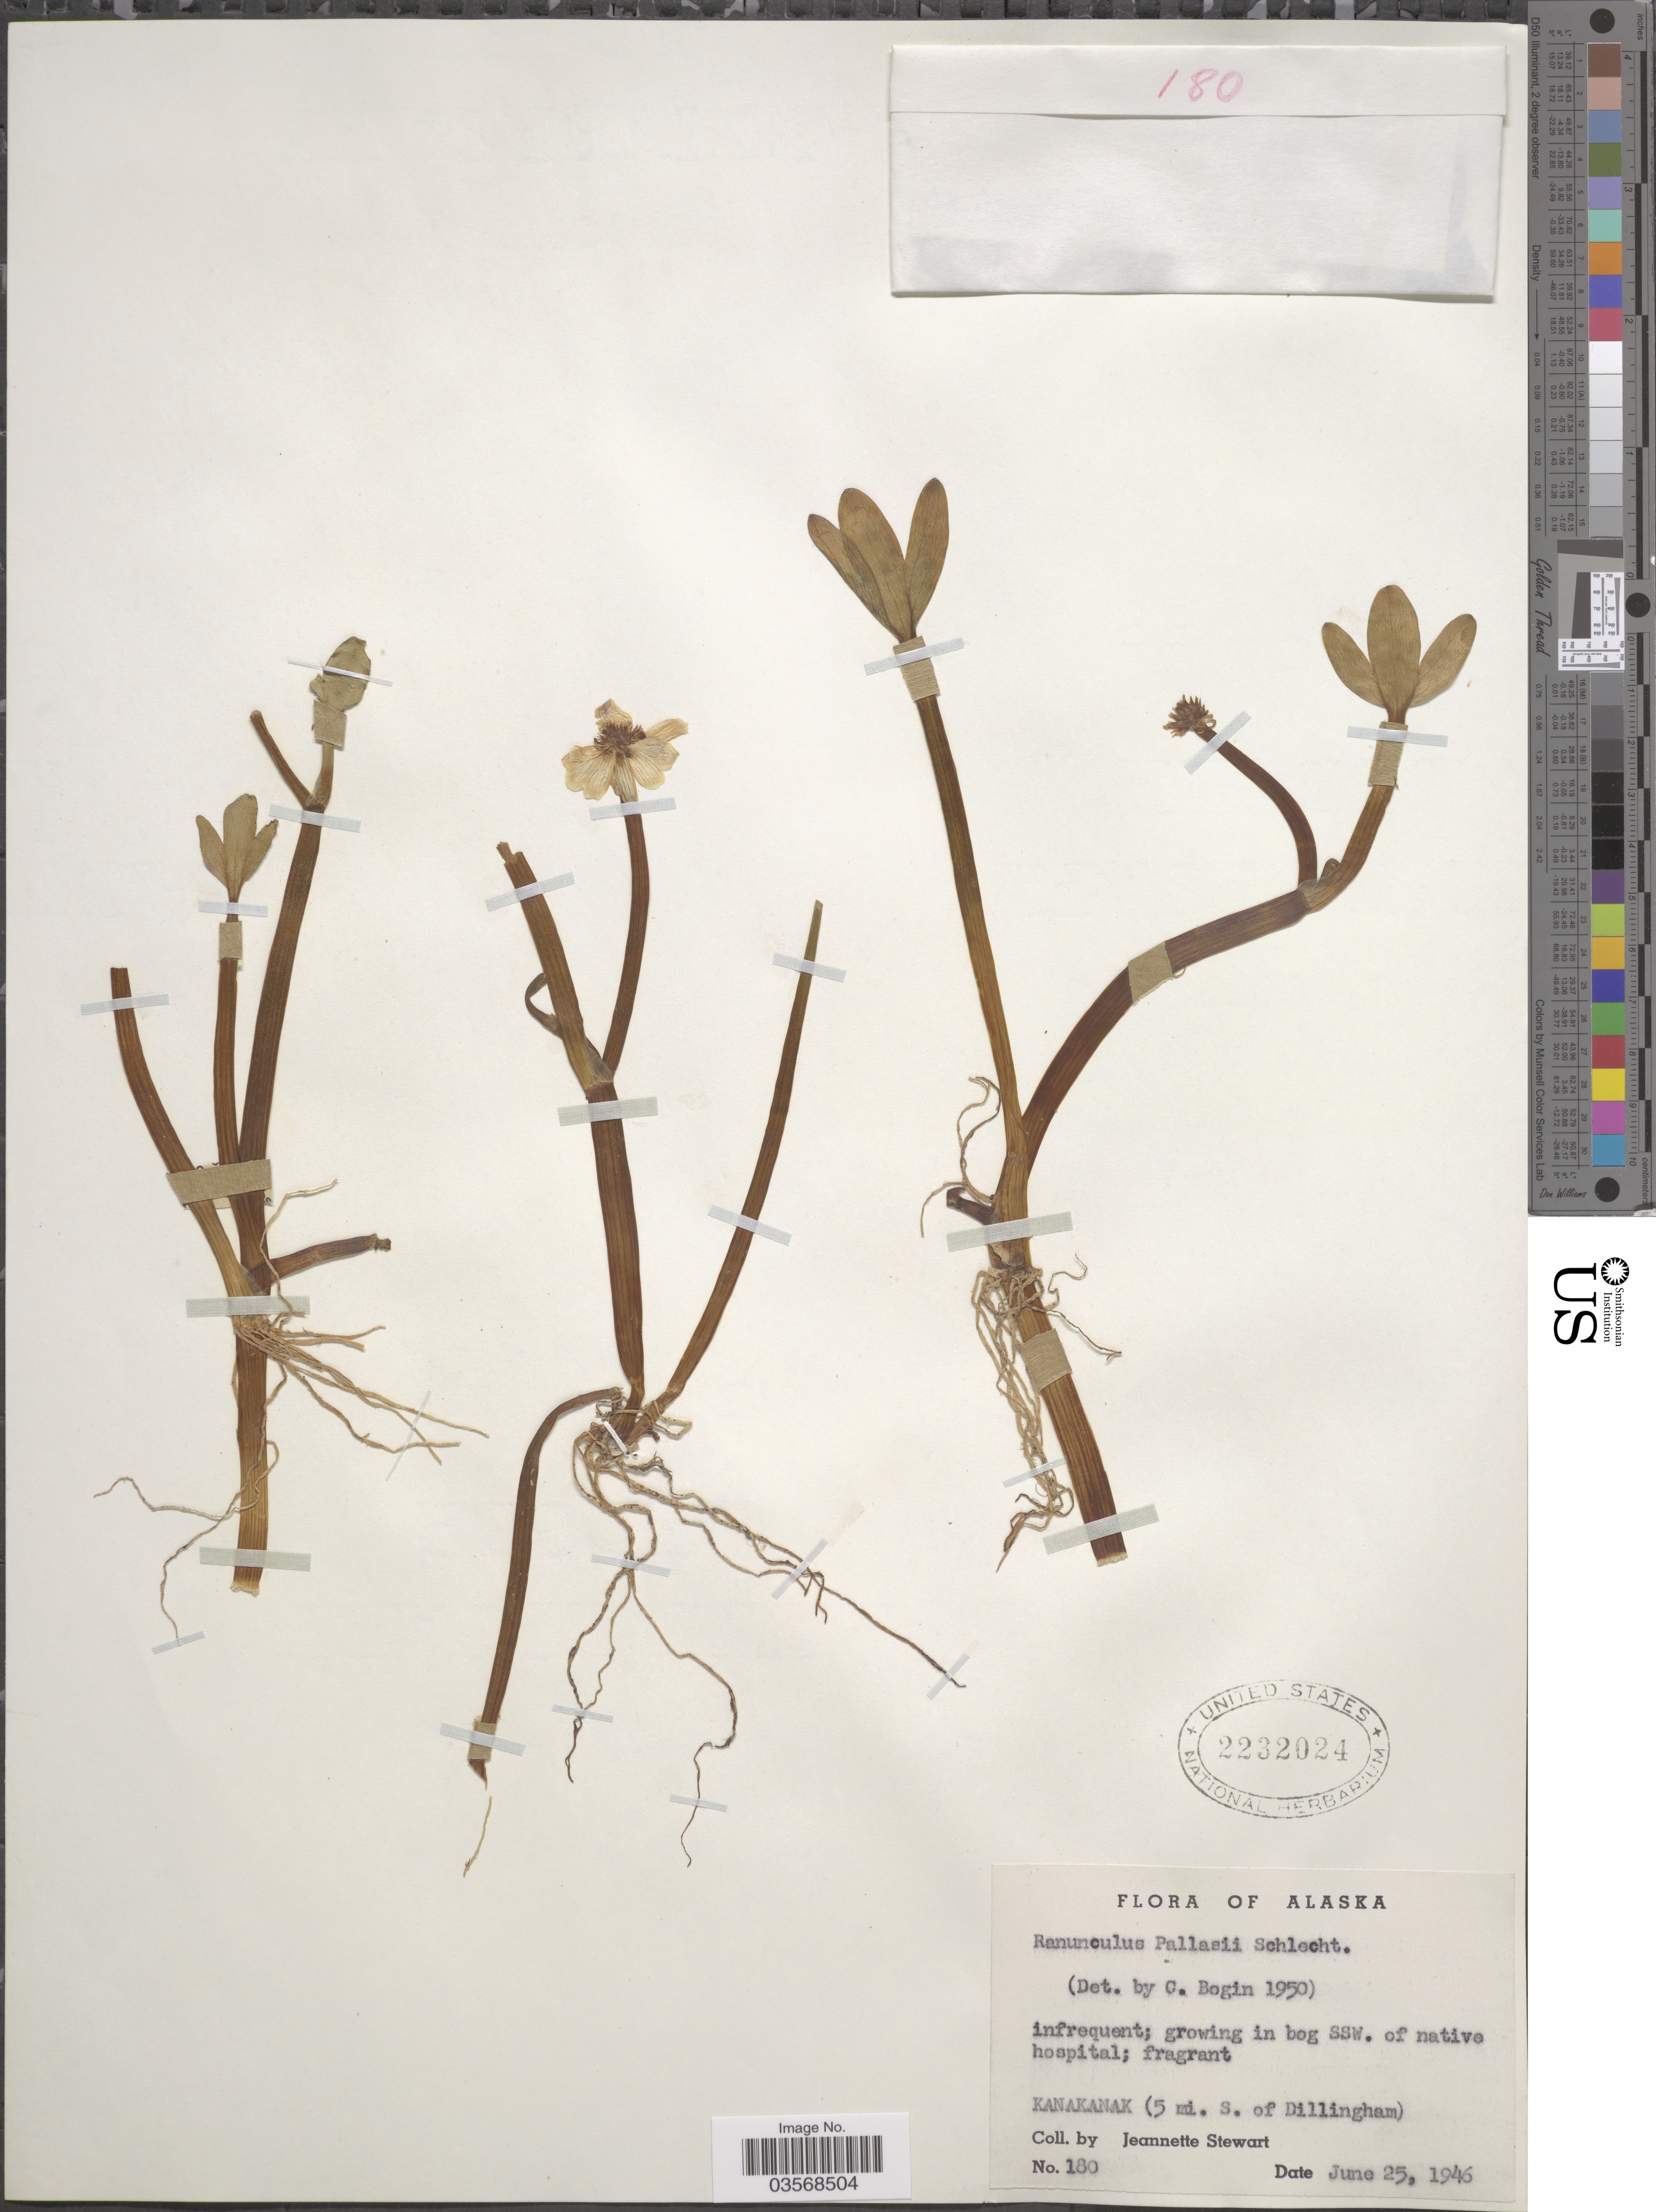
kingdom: Plantae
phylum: Tracheophyta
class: Magnoliopsida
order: Ranunculales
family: Ranunculaceae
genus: Ranunculus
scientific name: Ranunculus pallasii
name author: Schltdl.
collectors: J. Stewart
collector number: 180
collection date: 1946-06-25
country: United States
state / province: Alaska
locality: Kanakanak (5 mi. S. of Dillingham).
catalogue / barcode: US 2232024